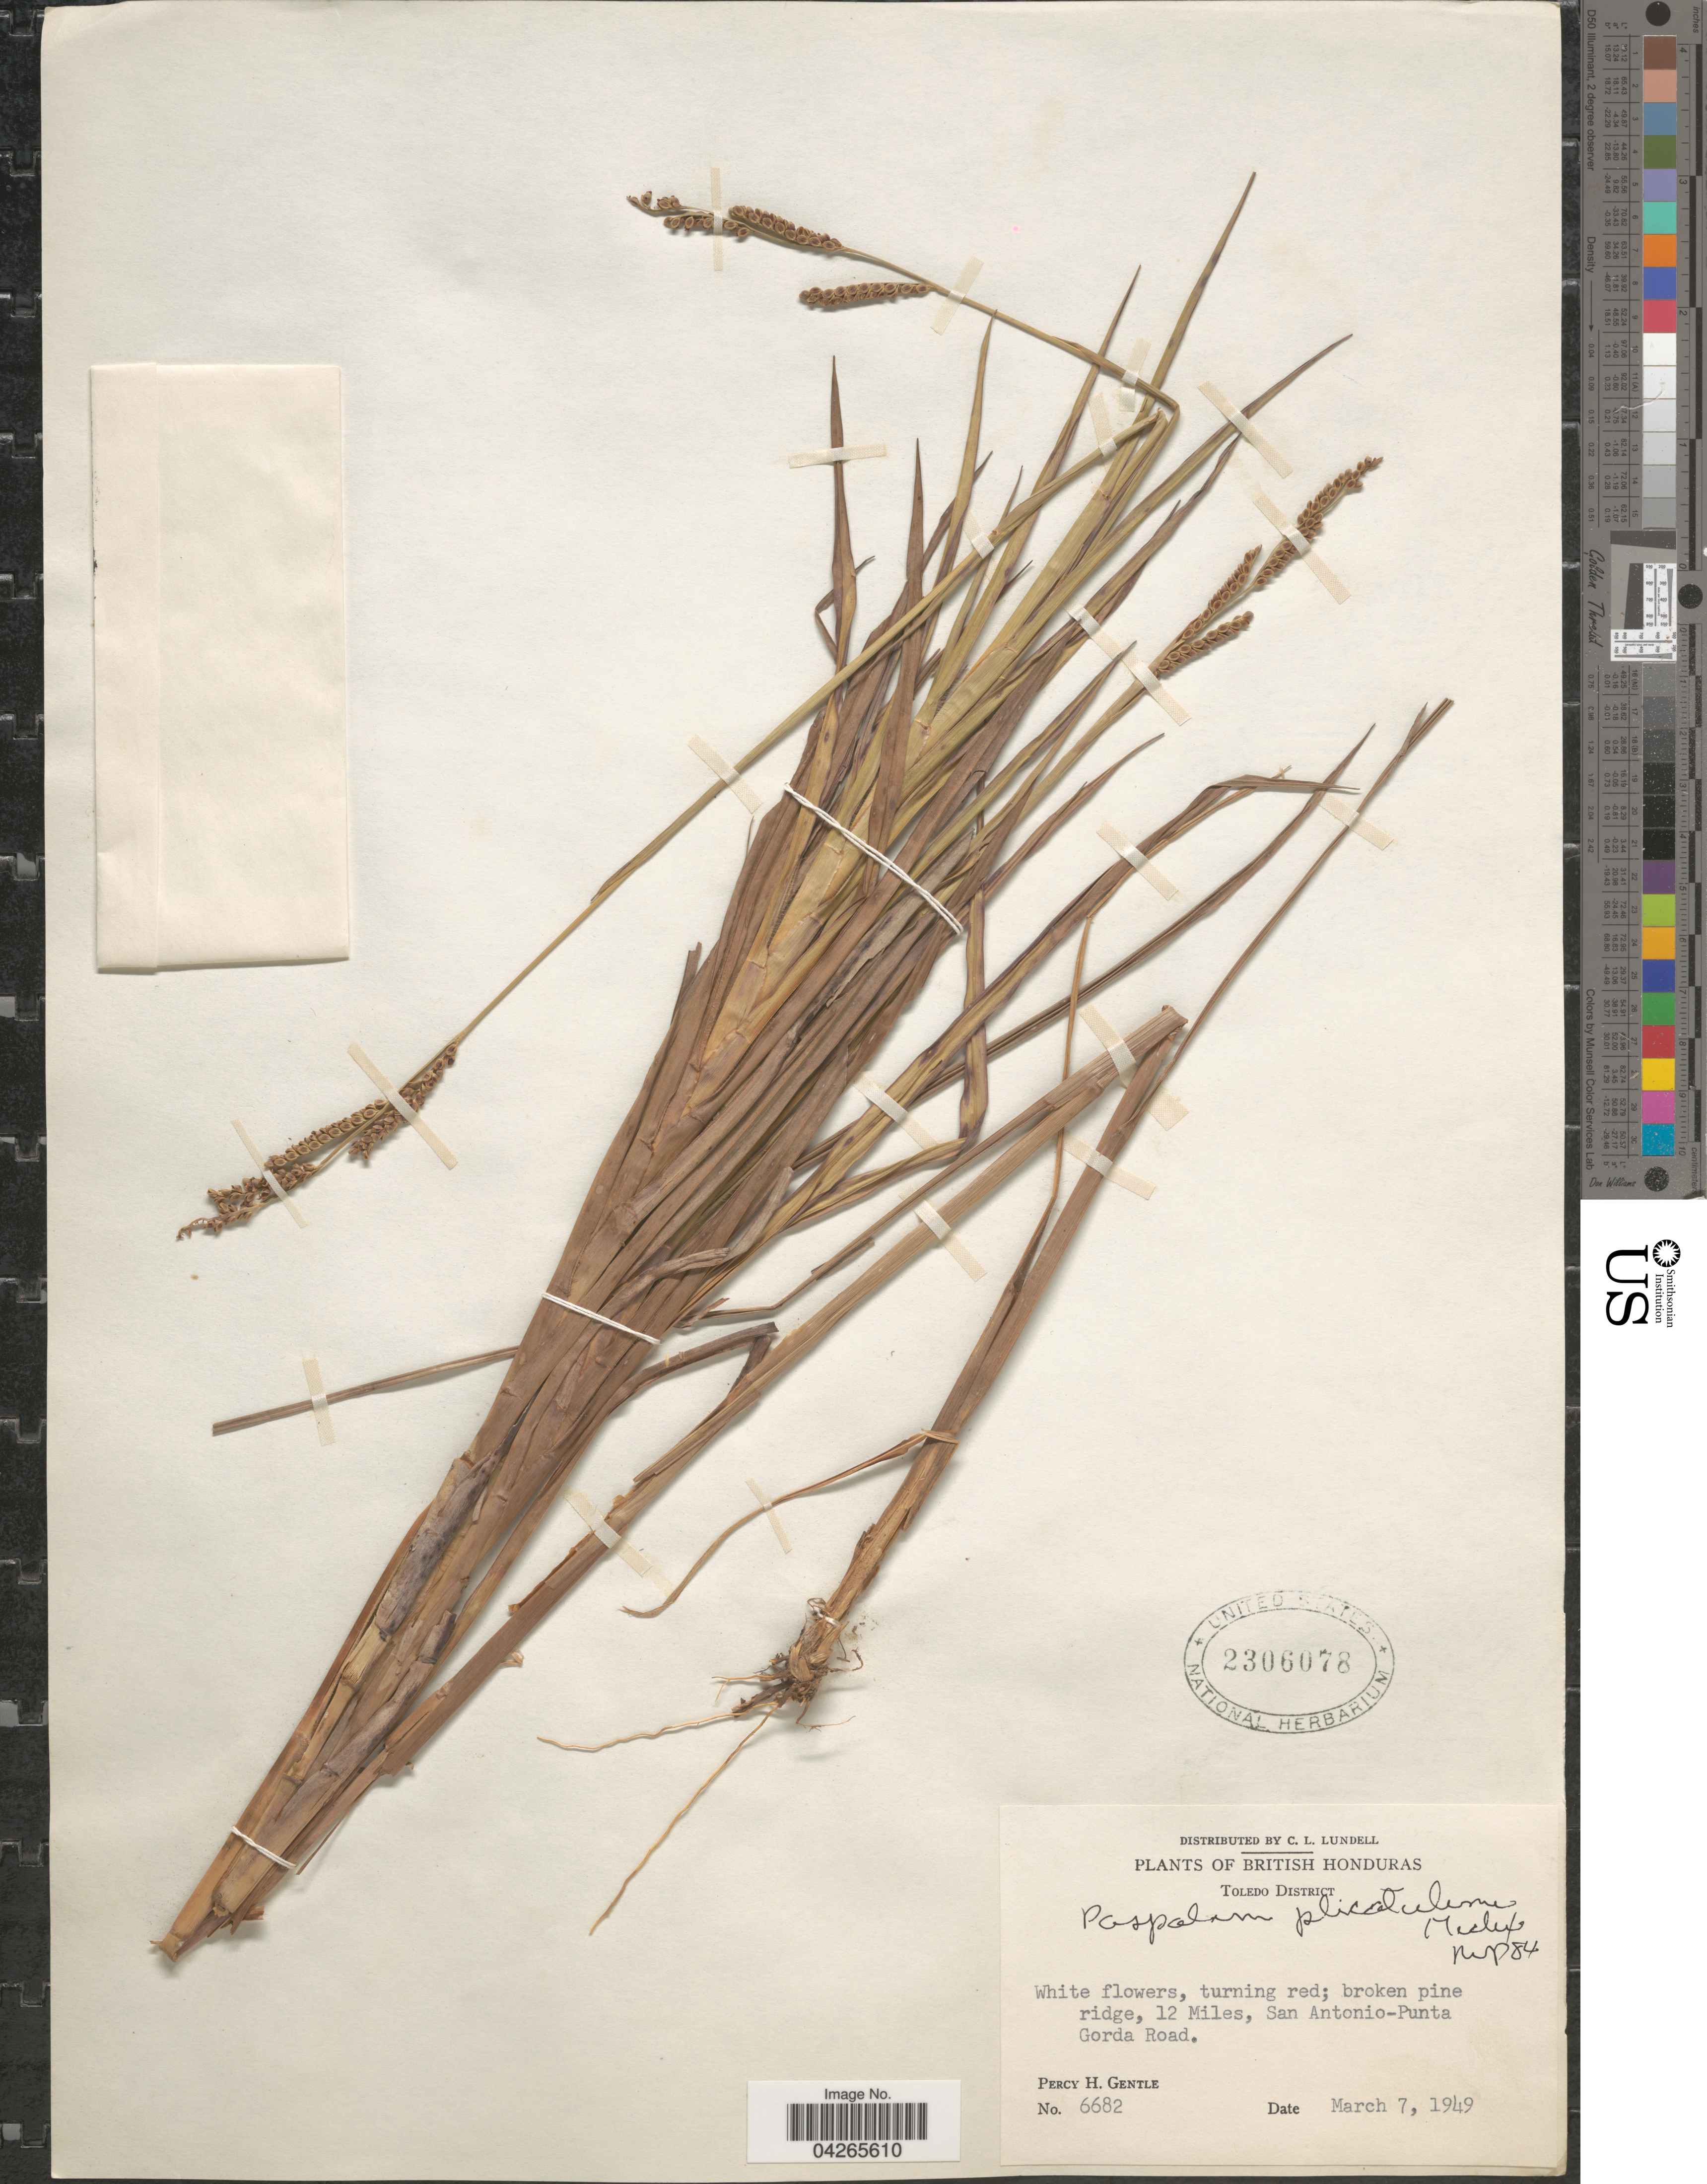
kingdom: Plantae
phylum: Tracheophyta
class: Liliopsida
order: Poales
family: Poaceae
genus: Paspalum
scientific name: Paspalum plicatulum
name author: Michx.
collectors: P. H. Gentle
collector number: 6682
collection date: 1949-03-07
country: Belize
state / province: Toledo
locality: British Honduras. Toledo District. Broken pine ridge, 12 Miles, San Antonio-Punta Gorda Road.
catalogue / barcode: US 2306078